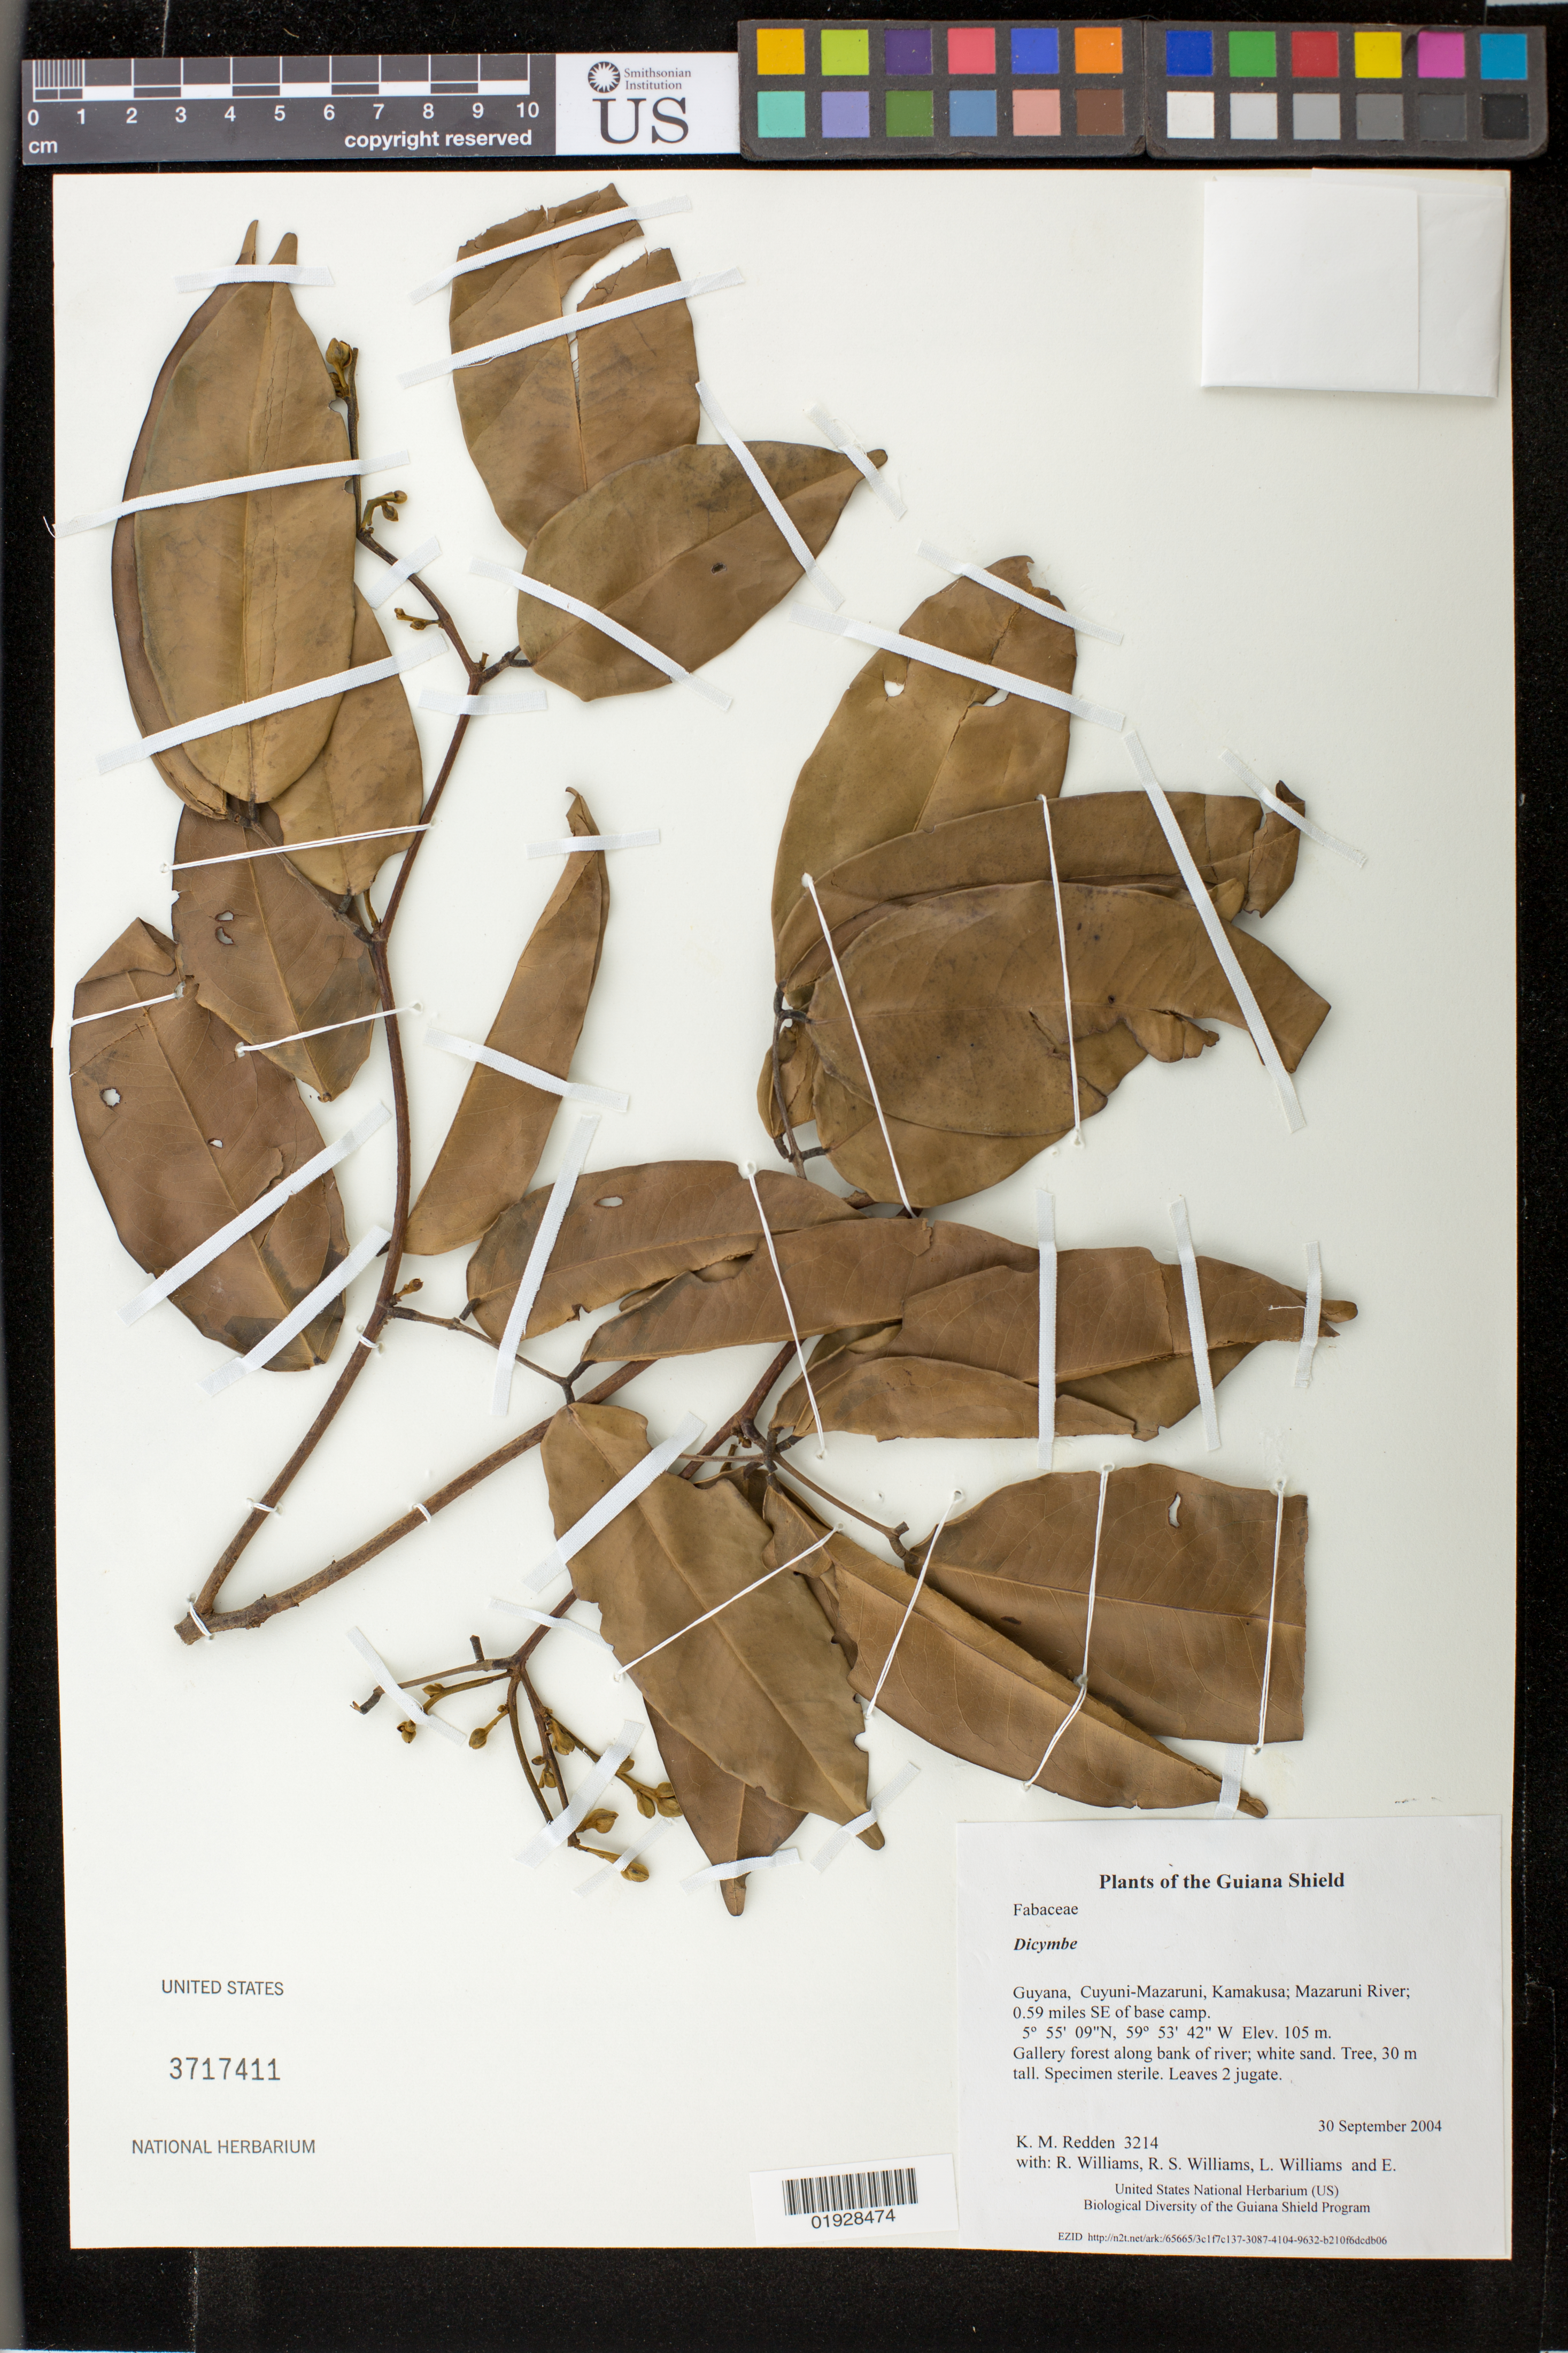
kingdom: Plantae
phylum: Tracheophyta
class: Magnoliopsida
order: Fabales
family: Fabaceae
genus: Dicymbe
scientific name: Dicymbe sp.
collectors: K. M. Redden, R. Williams, R. S. Williams, L. Williams & E. Boodram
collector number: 3214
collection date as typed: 30 September 2004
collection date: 2004-09-30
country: Guyana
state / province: Cuyuni-Mazaruni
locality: Kamakusa; Mazaruni River; 0.59 miles SE of base camp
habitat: Gallery forest along bank of river; white sand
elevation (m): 105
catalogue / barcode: US 3717411